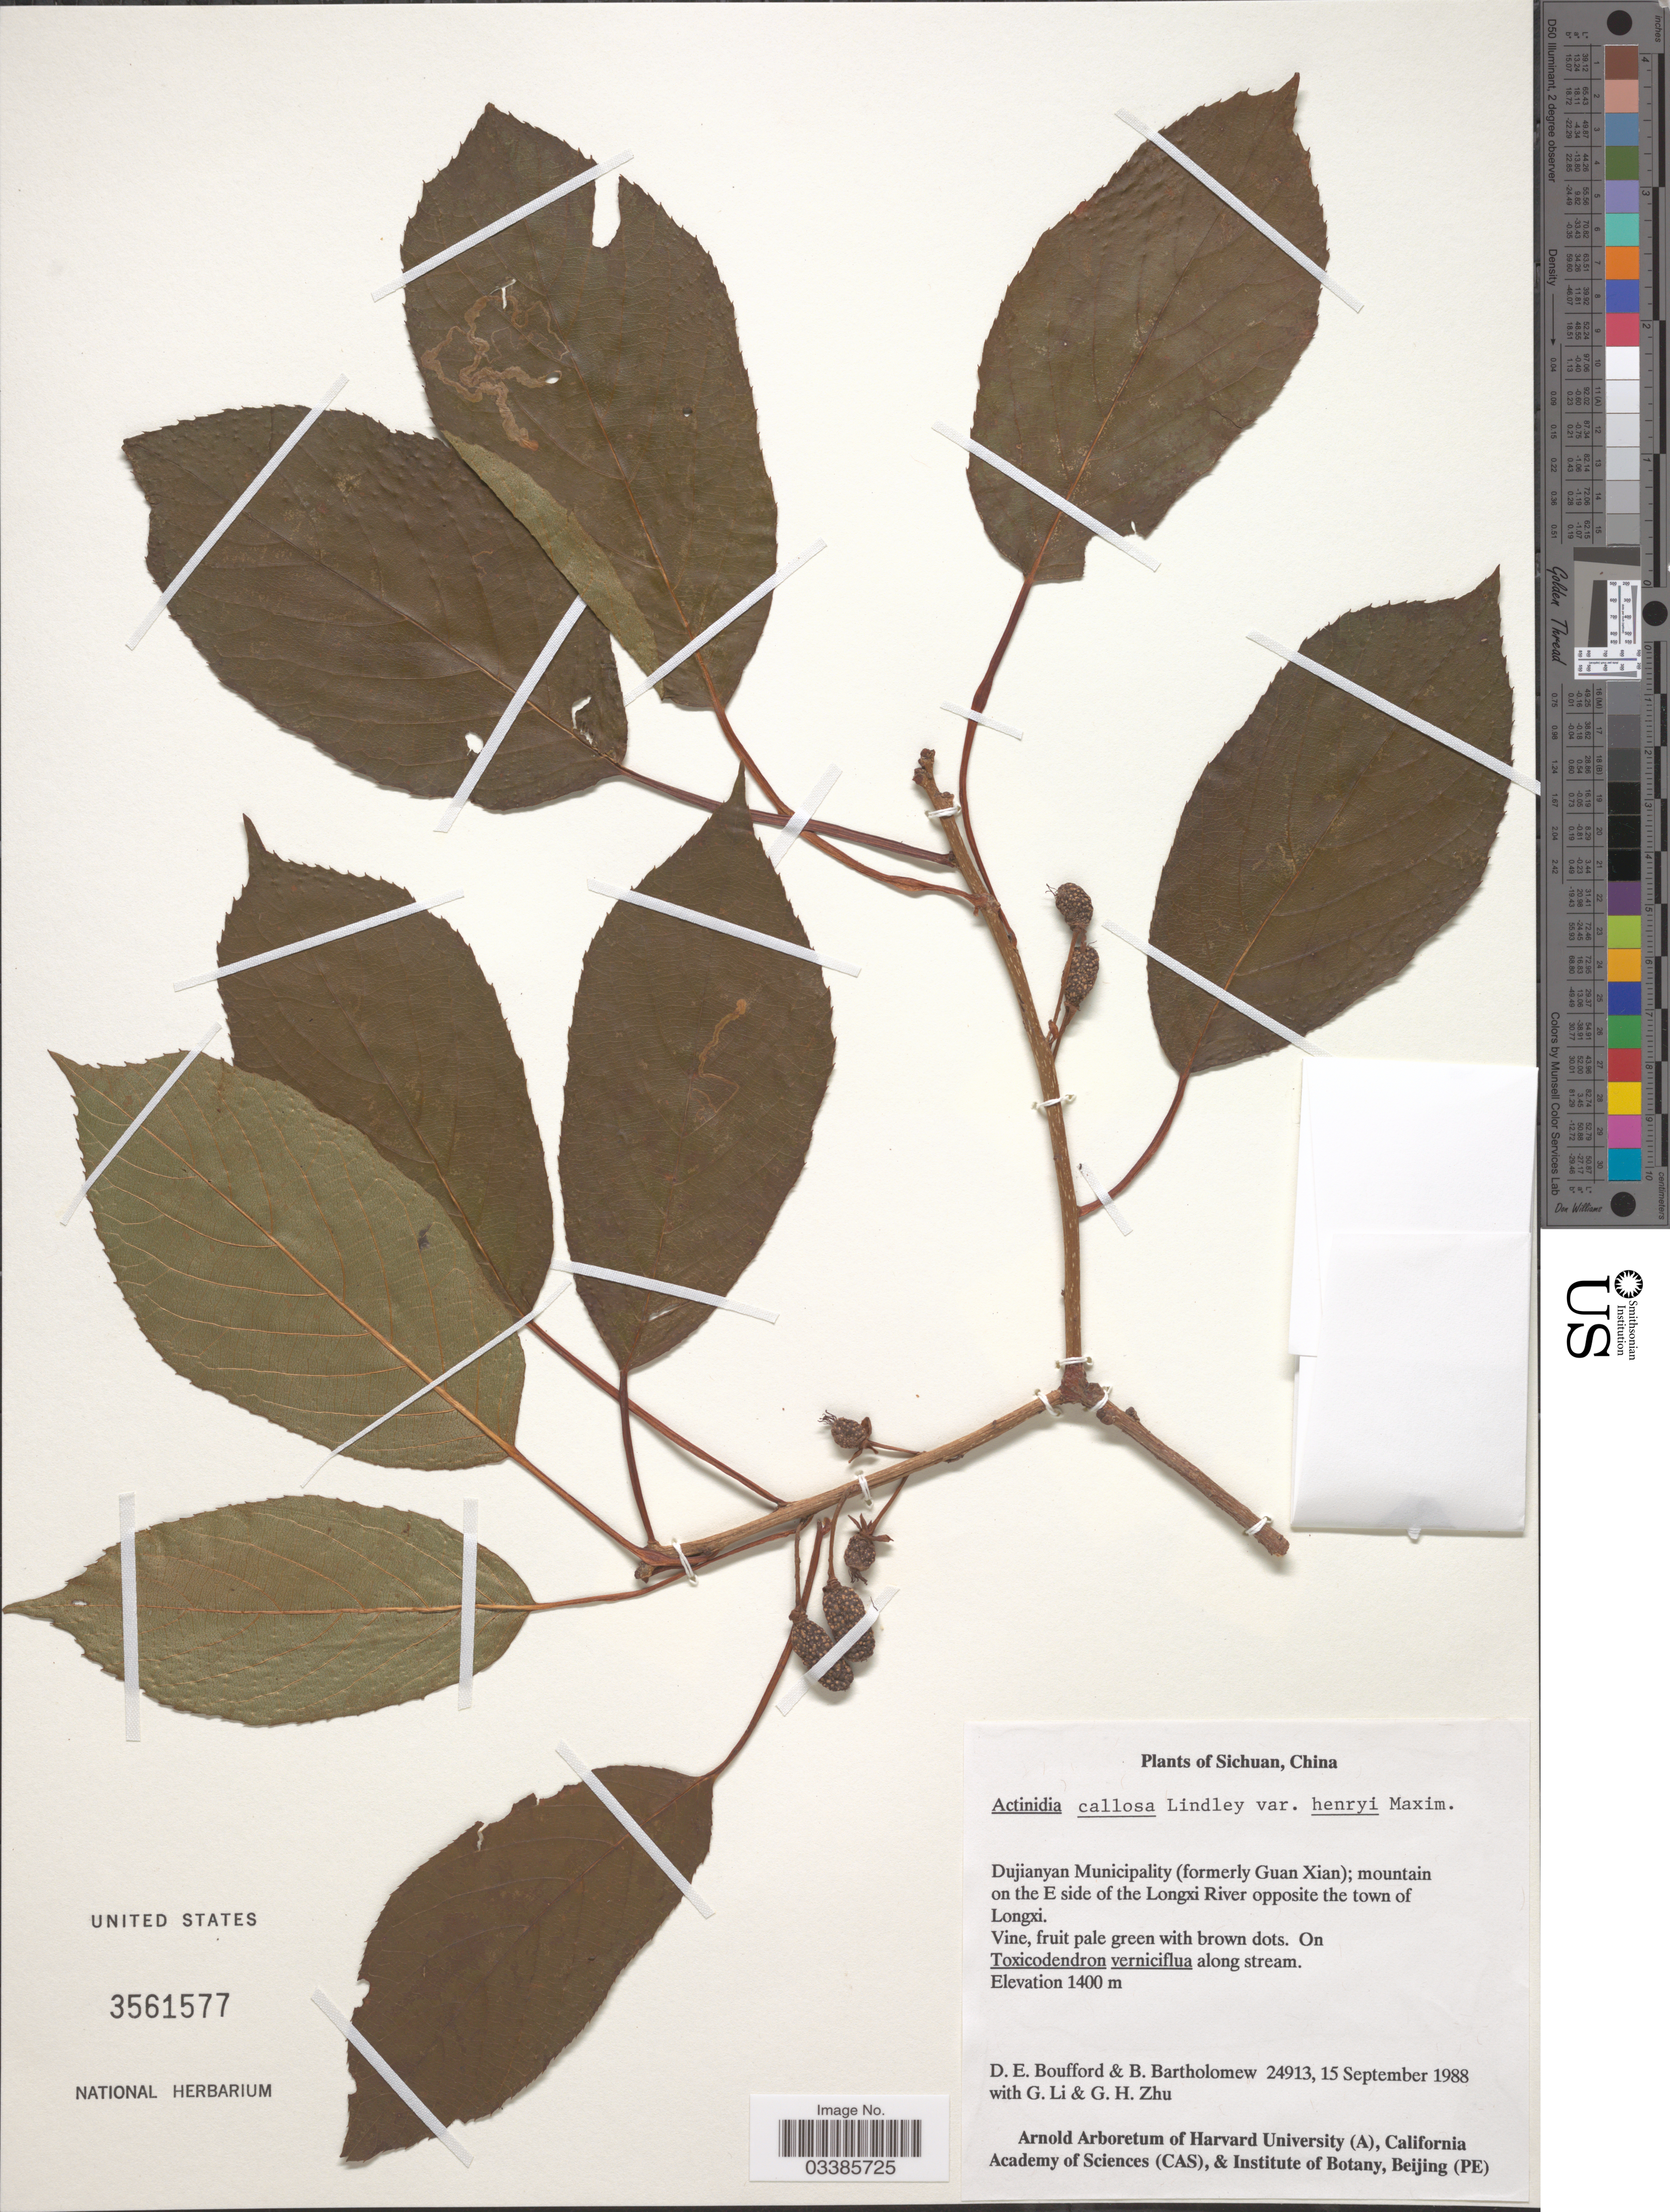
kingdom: Plantae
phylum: Tracheophyta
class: Magnoliopsida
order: Ericales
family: Actinidiaceae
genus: Actinidia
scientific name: Actinidia callosa var. henryi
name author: Maxim.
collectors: D. E. Boufford, B. Bartholomew, G. Li & G. H. Zhu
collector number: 24913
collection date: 1988-09-15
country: China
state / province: Sichuan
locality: Sichuan. Dujianyan Municipality (formerly Guan Xian); mountain on the E side of the Longxi River opposite the town of Longxi.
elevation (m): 1400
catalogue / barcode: US 3561577